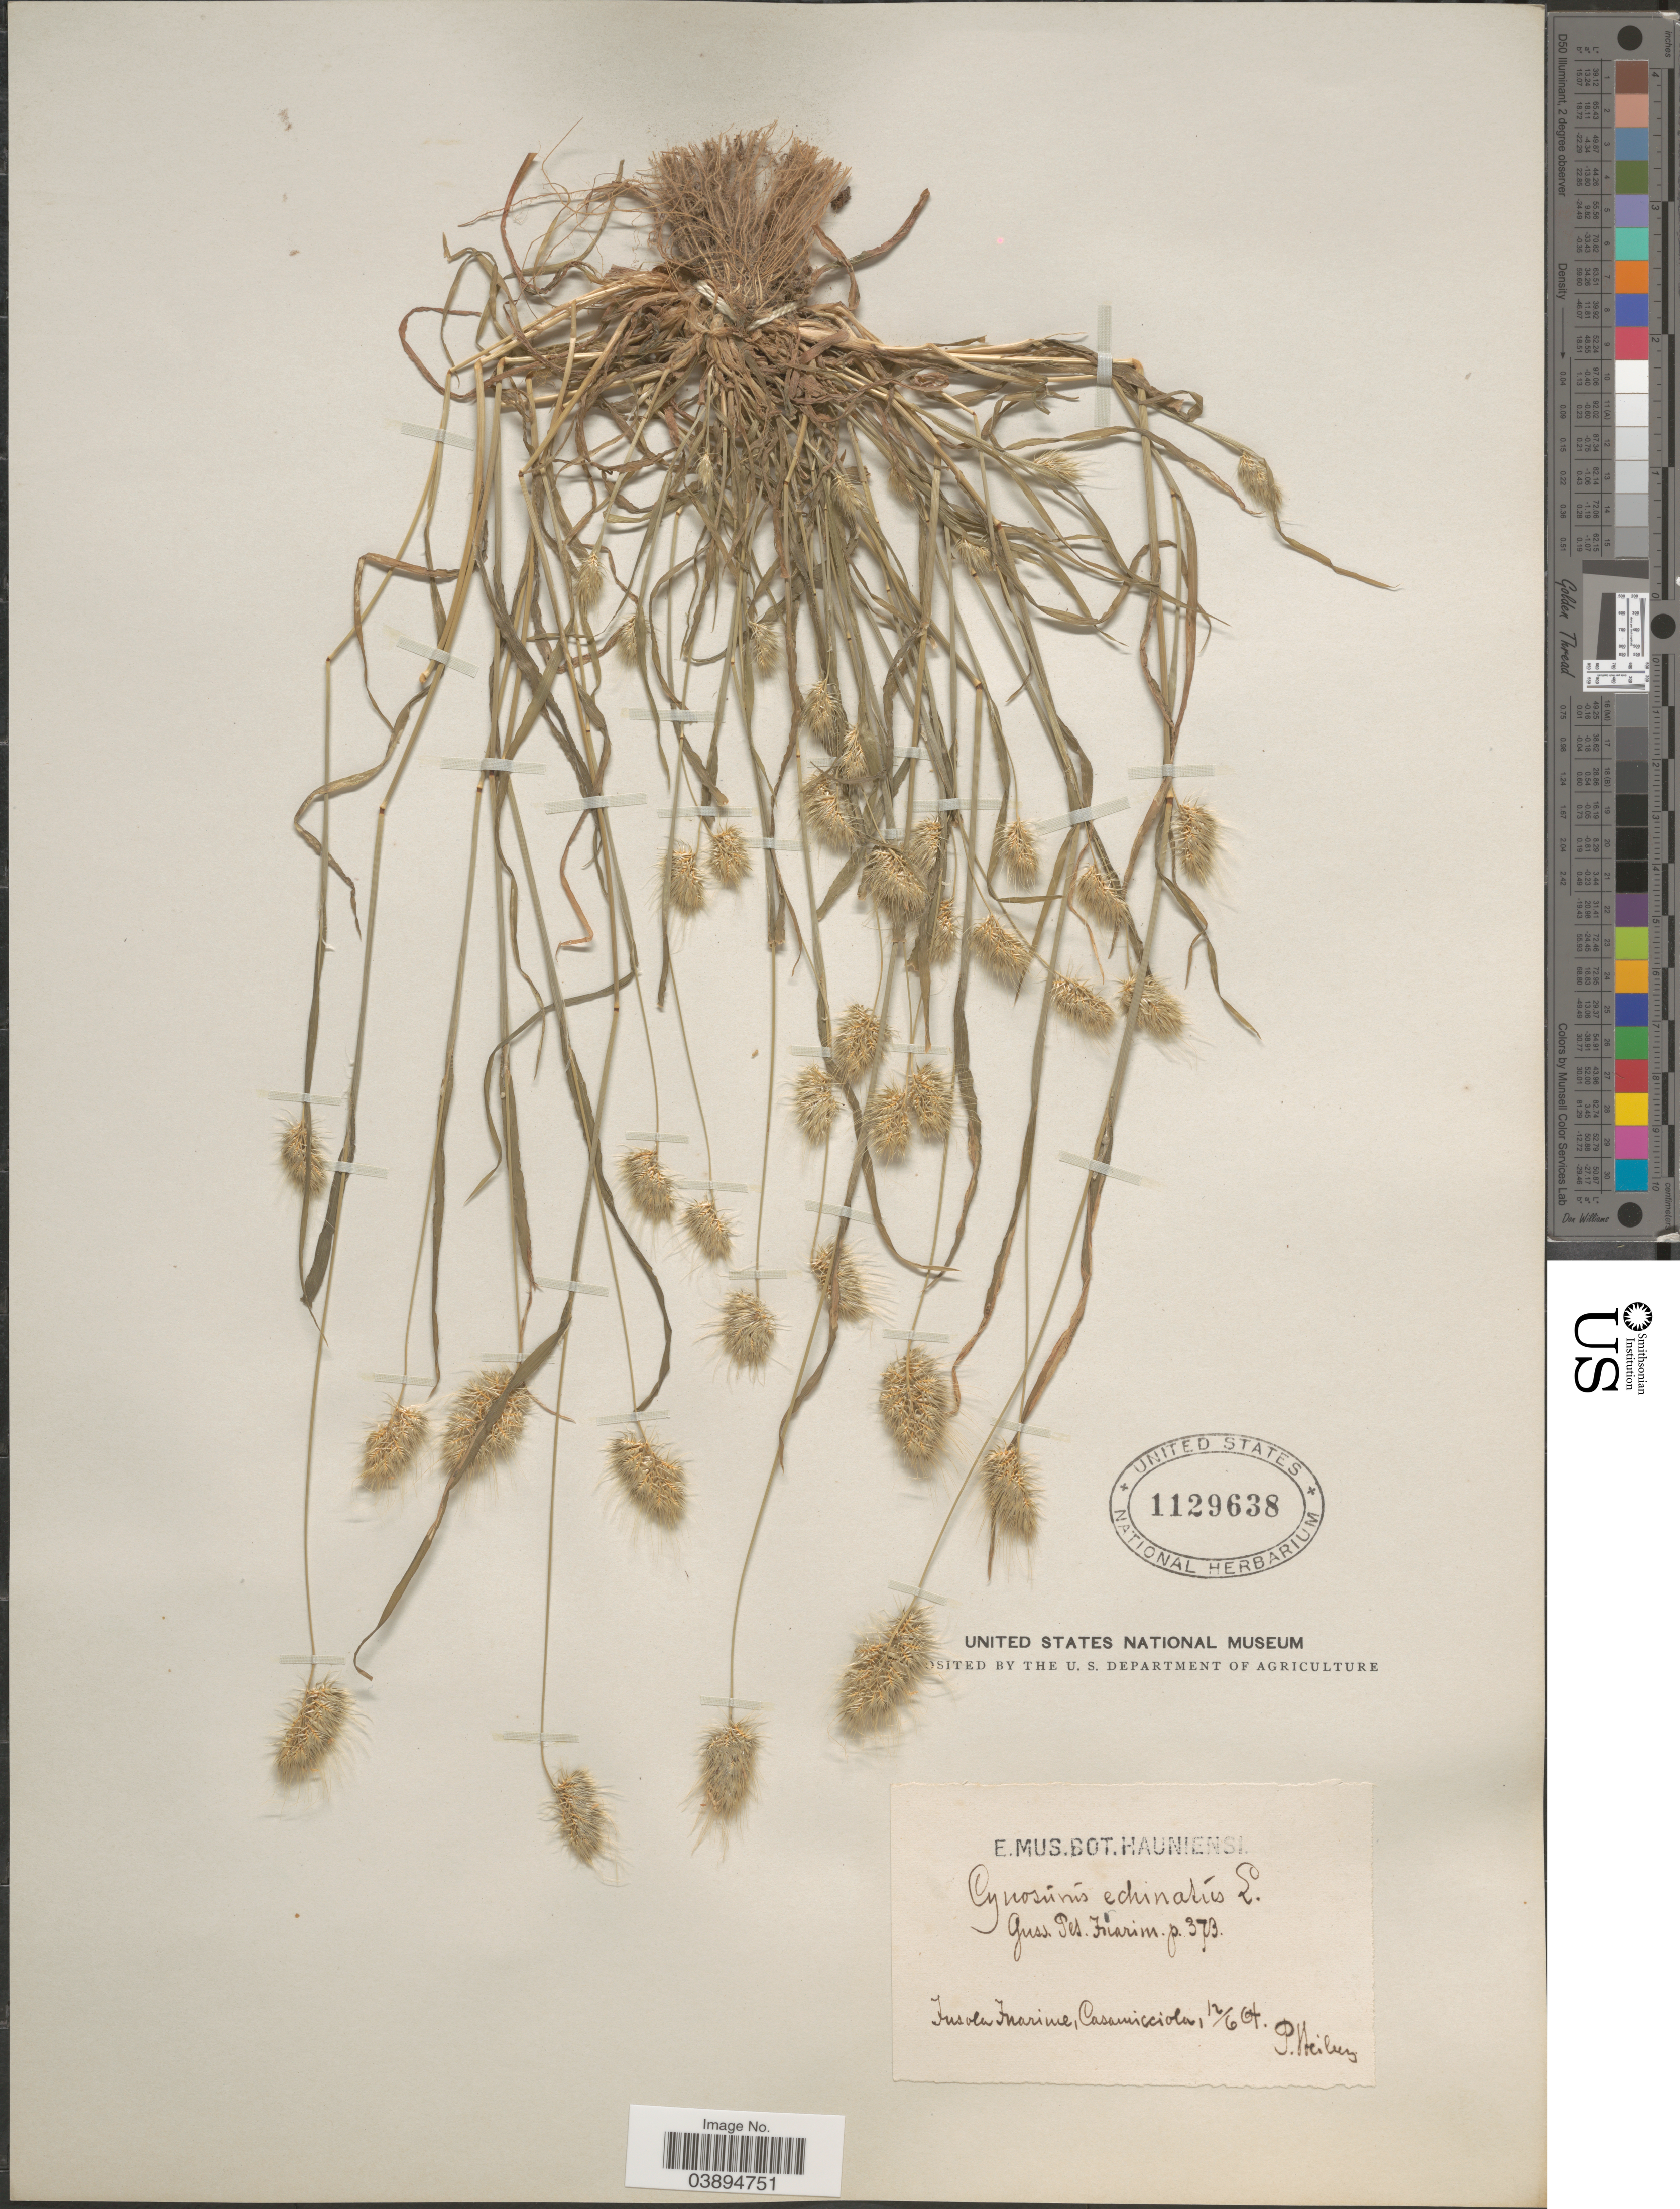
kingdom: Plantae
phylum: Tracheophyta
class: Liliopsida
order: Poales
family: Poaceae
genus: Cynosurus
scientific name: Cynosurus echinatus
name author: L.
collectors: P. Neiburg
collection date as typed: Transcribed d/m/y: 12/6/64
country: Italy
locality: Insula Inarime, Casamicciola.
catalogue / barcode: US 1129638